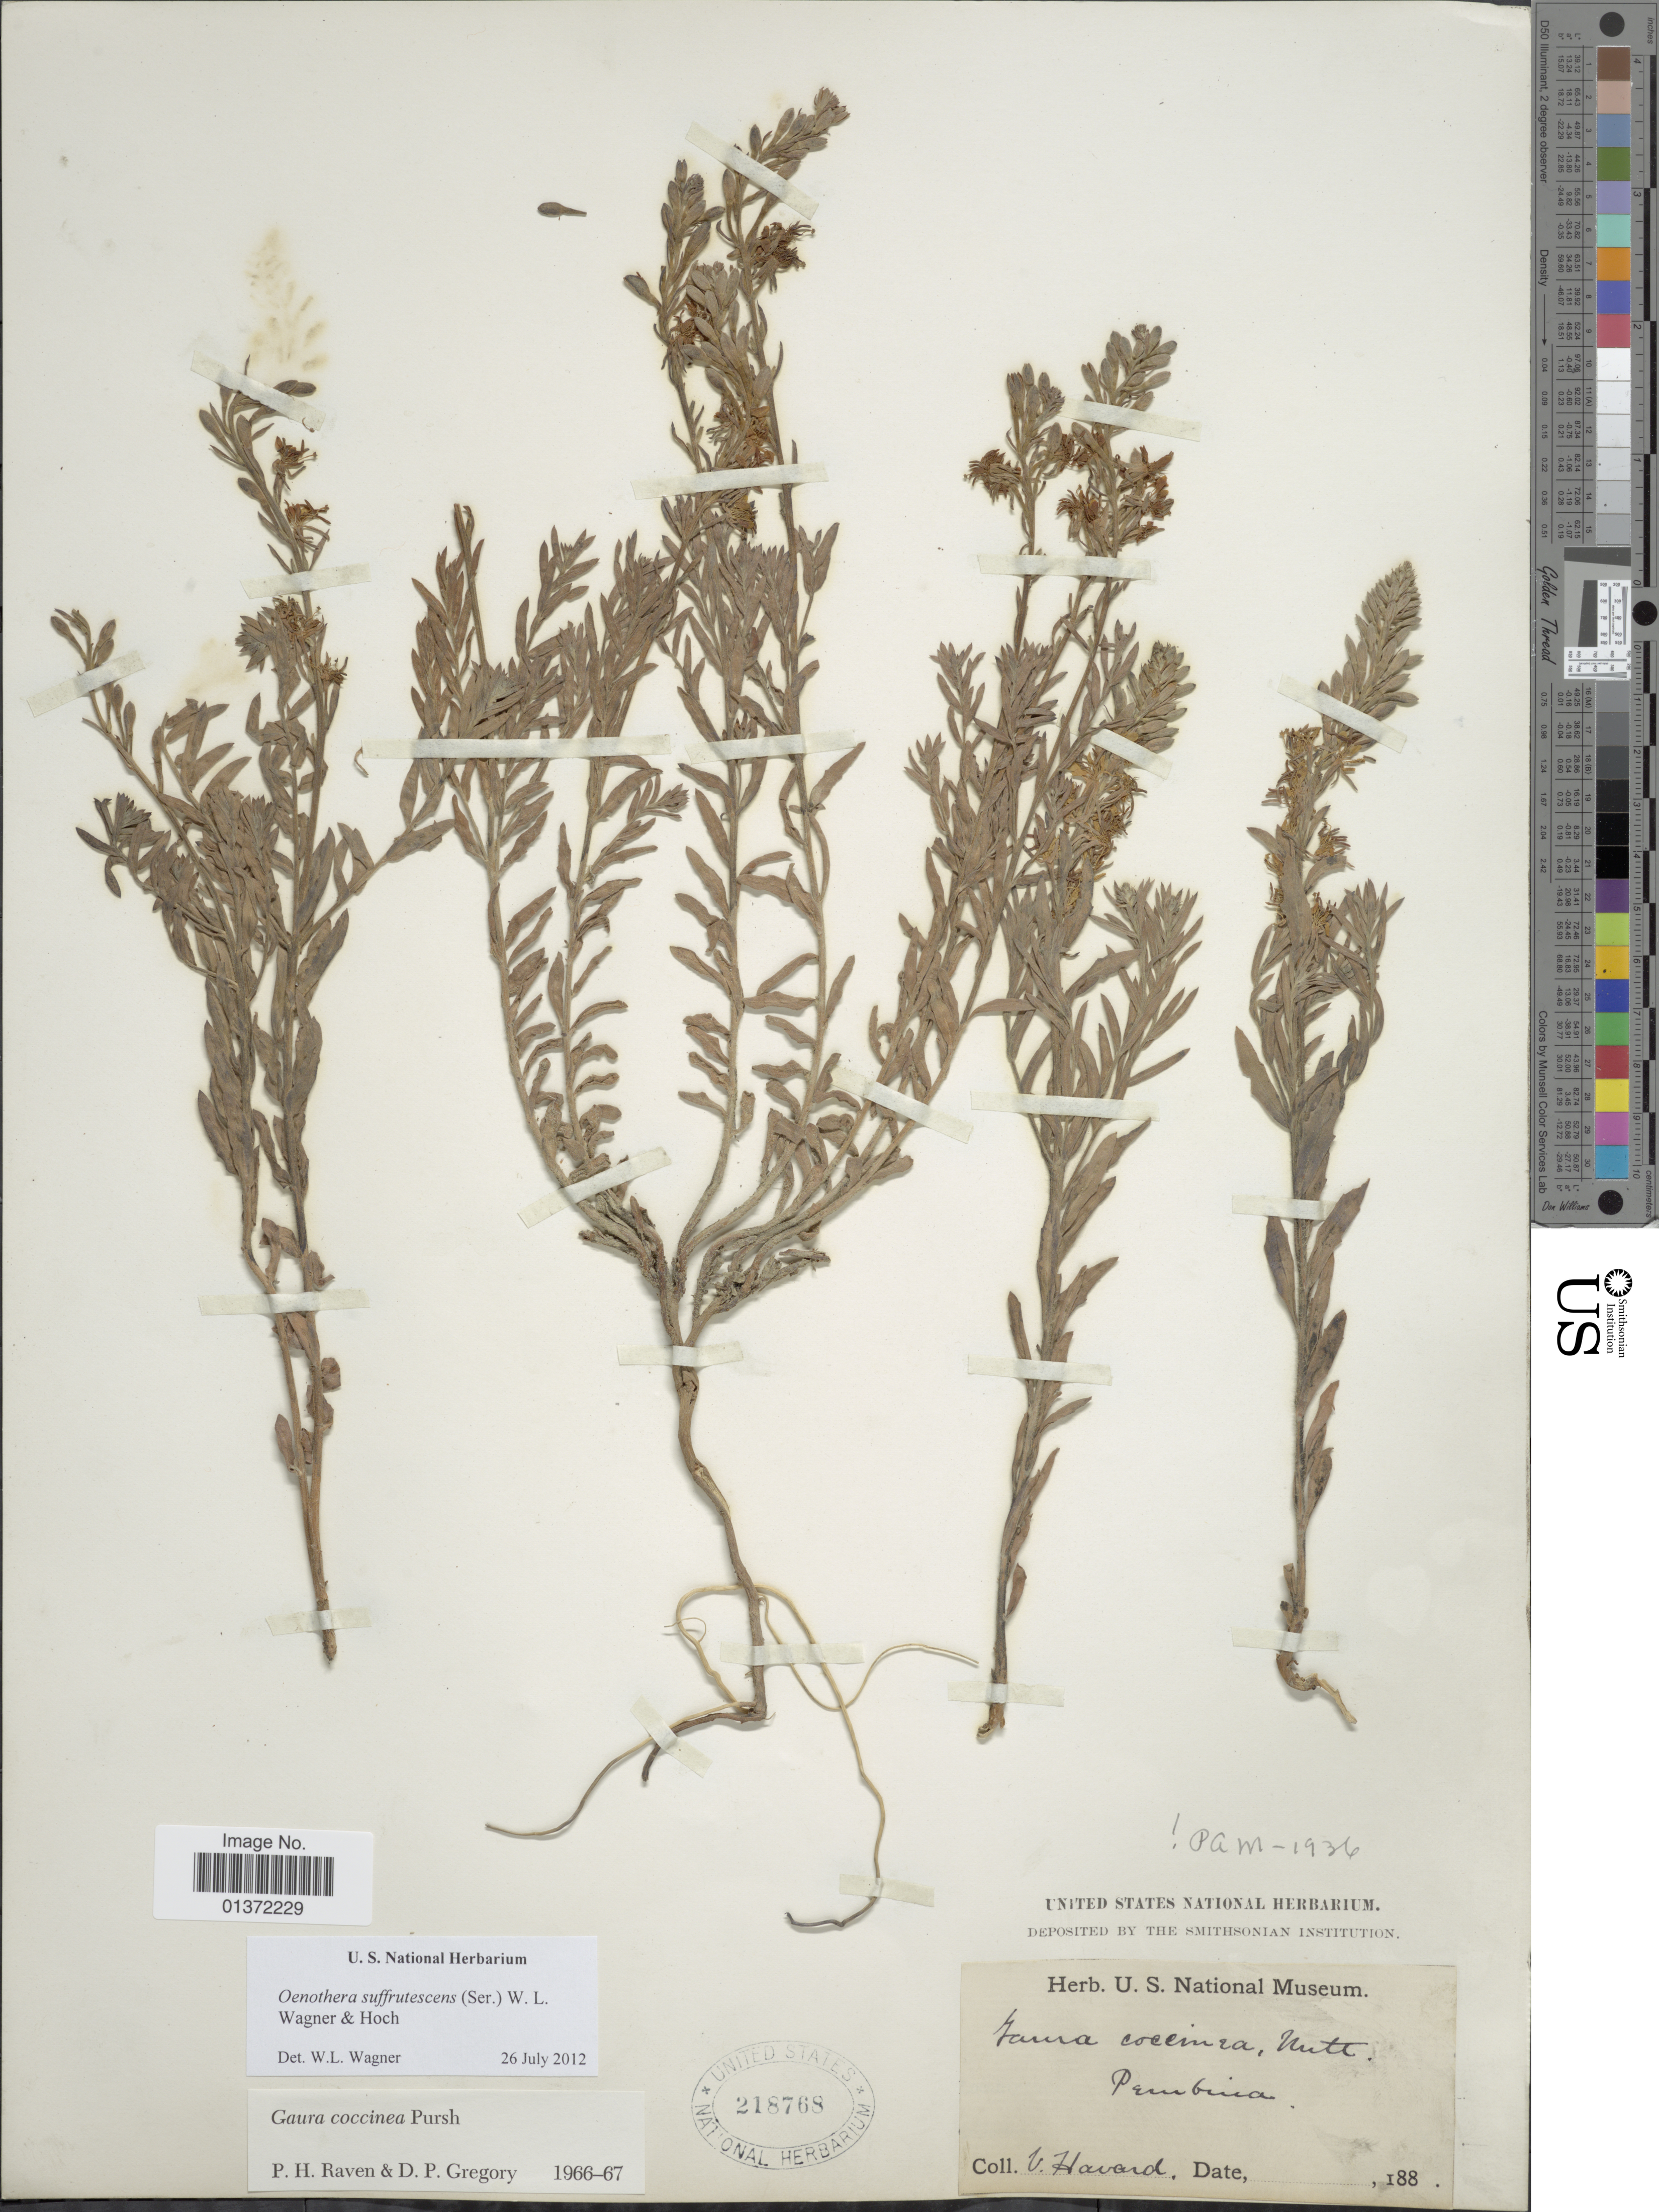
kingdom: Plantae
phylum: Tracheophyta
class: Magnoliopsida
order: Myrtales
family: Onagraceae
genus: Oenothera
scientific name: Oenothera suffrutescens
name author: (Ser.) W.L. Wagner & Hoch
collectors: V. Havard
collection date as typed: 188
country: United States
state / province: North Dakota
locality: Pembina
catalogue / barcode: US 218768